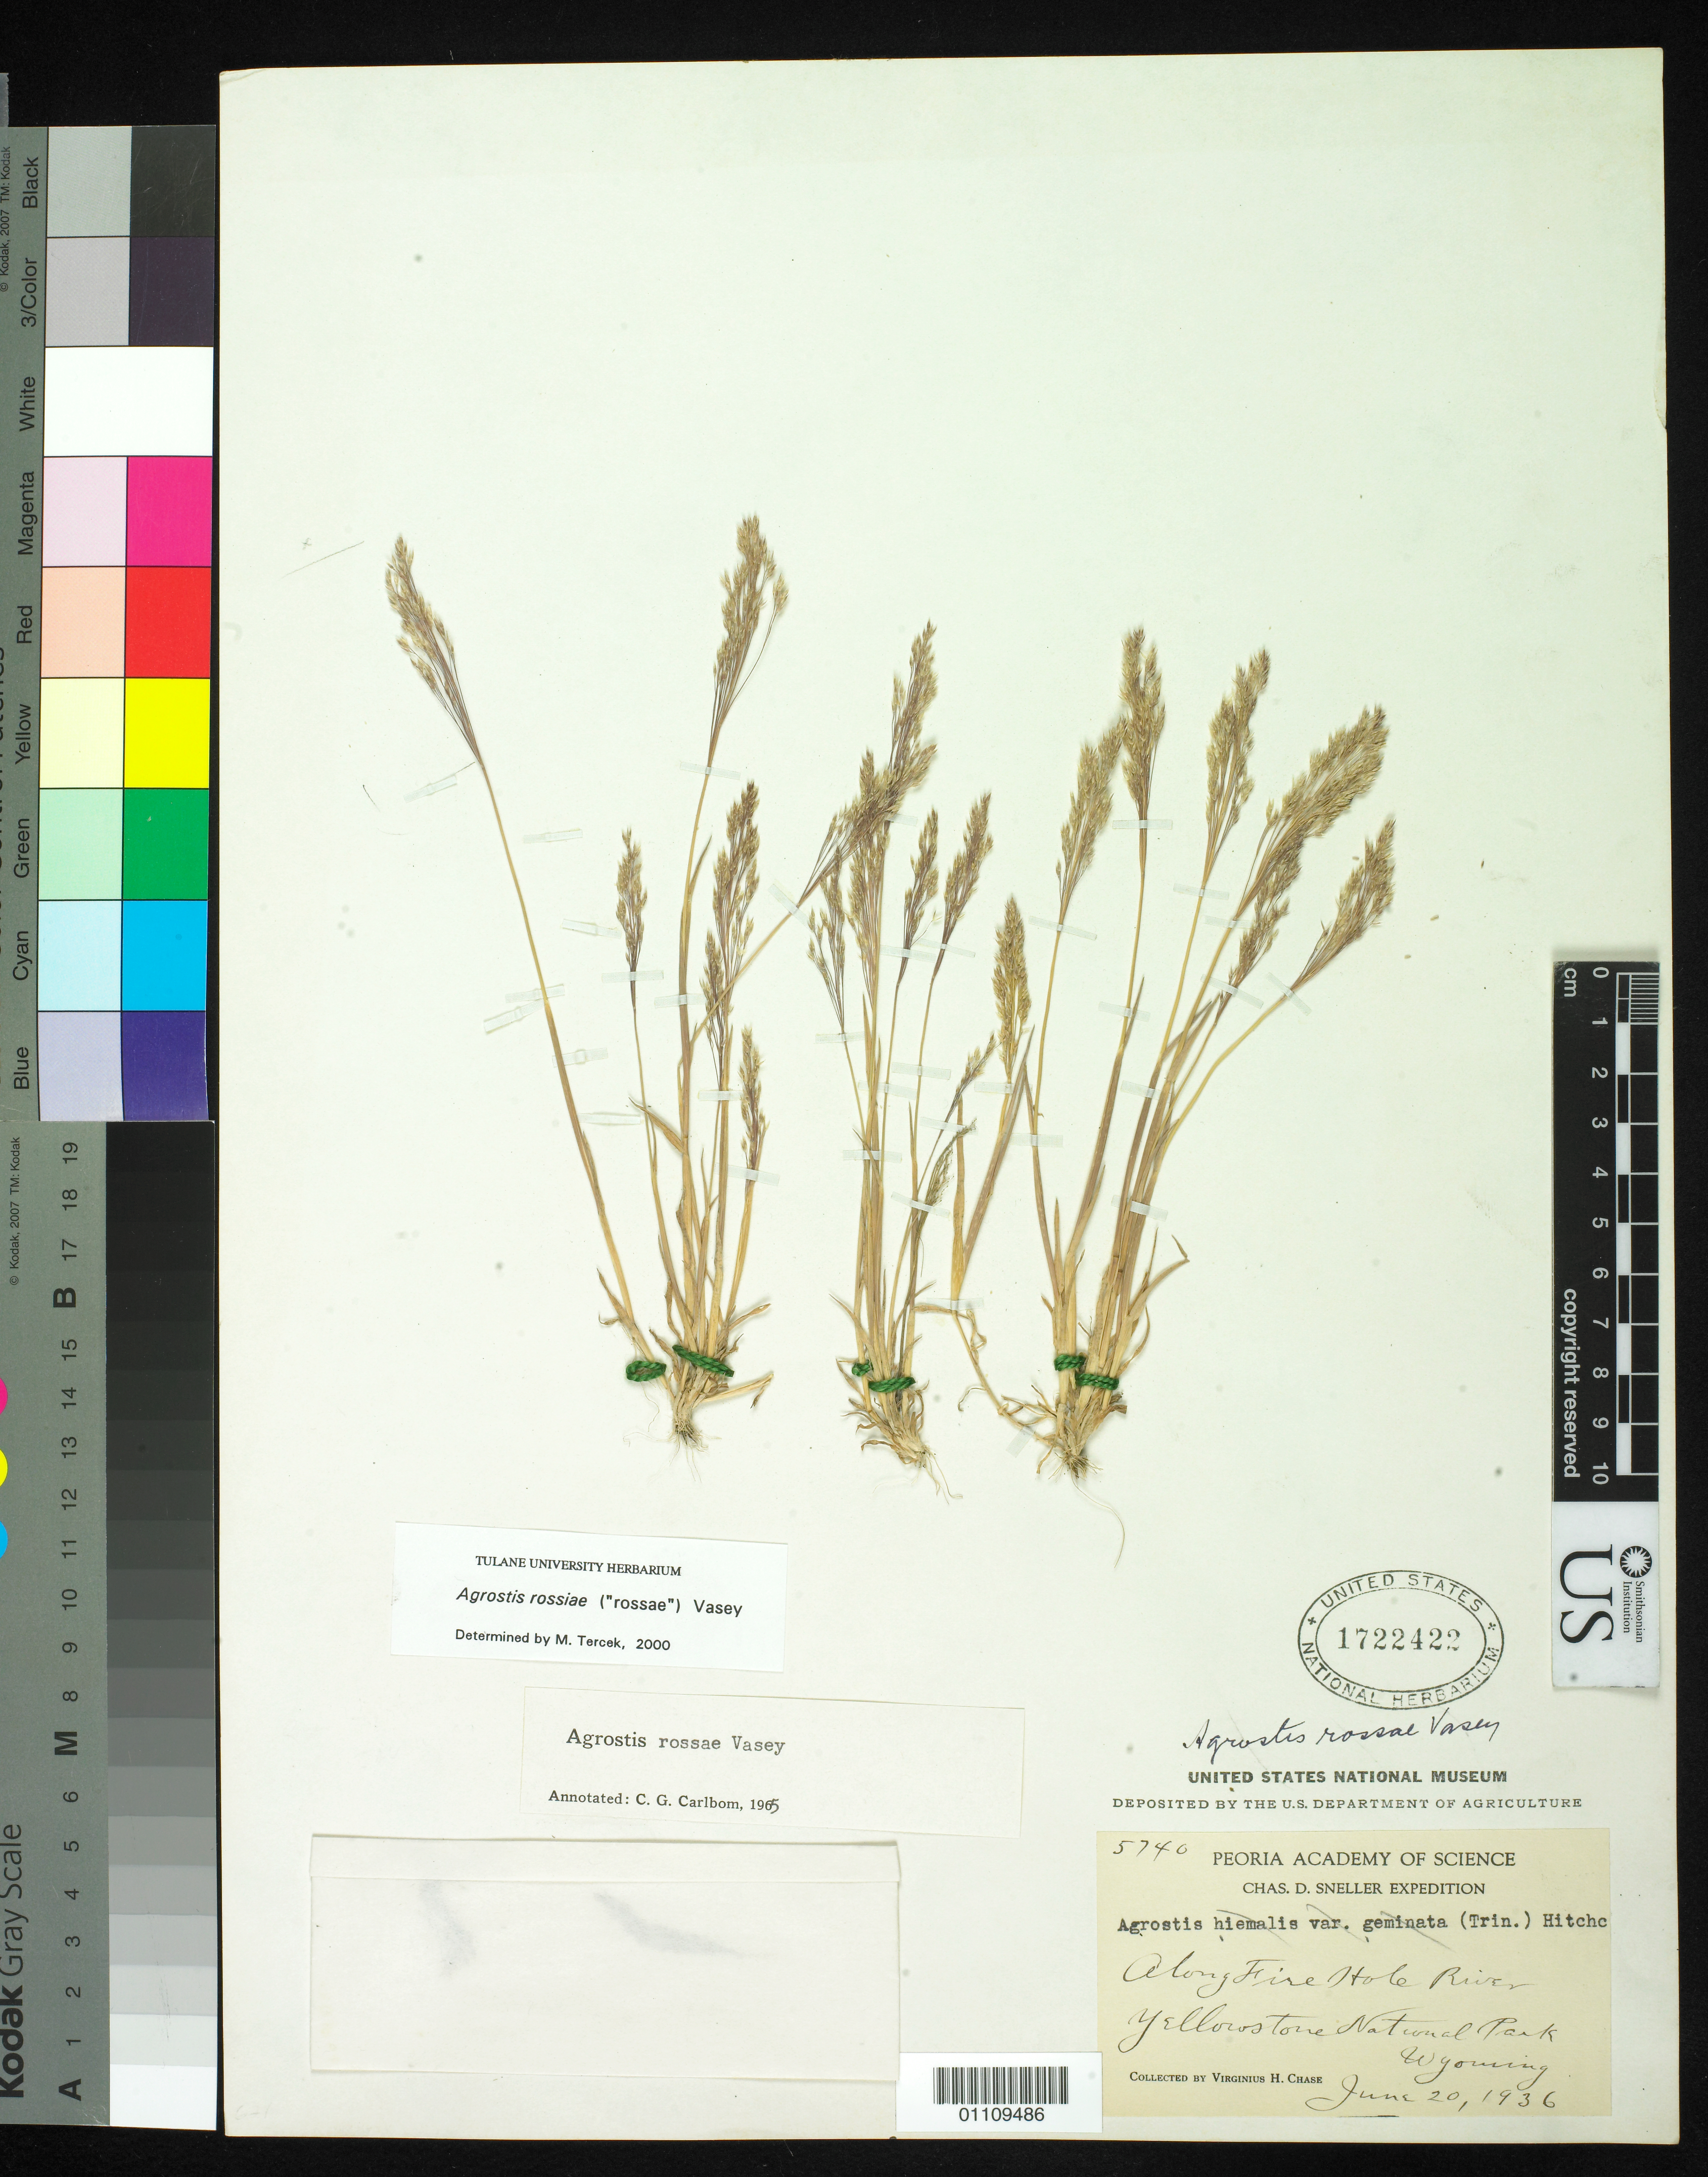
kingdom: Plantae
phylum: Tracheophyta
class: Liliopsida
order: Poales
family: Poaceae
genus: Agrostis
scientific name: Agrostis rossiae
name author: Vasey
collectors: V. H. Chase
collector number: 5740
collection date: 1936-06-20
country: United States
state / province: Wyoming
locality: Yellowstone National Park, along Firehole River.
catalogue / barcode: US 1722422